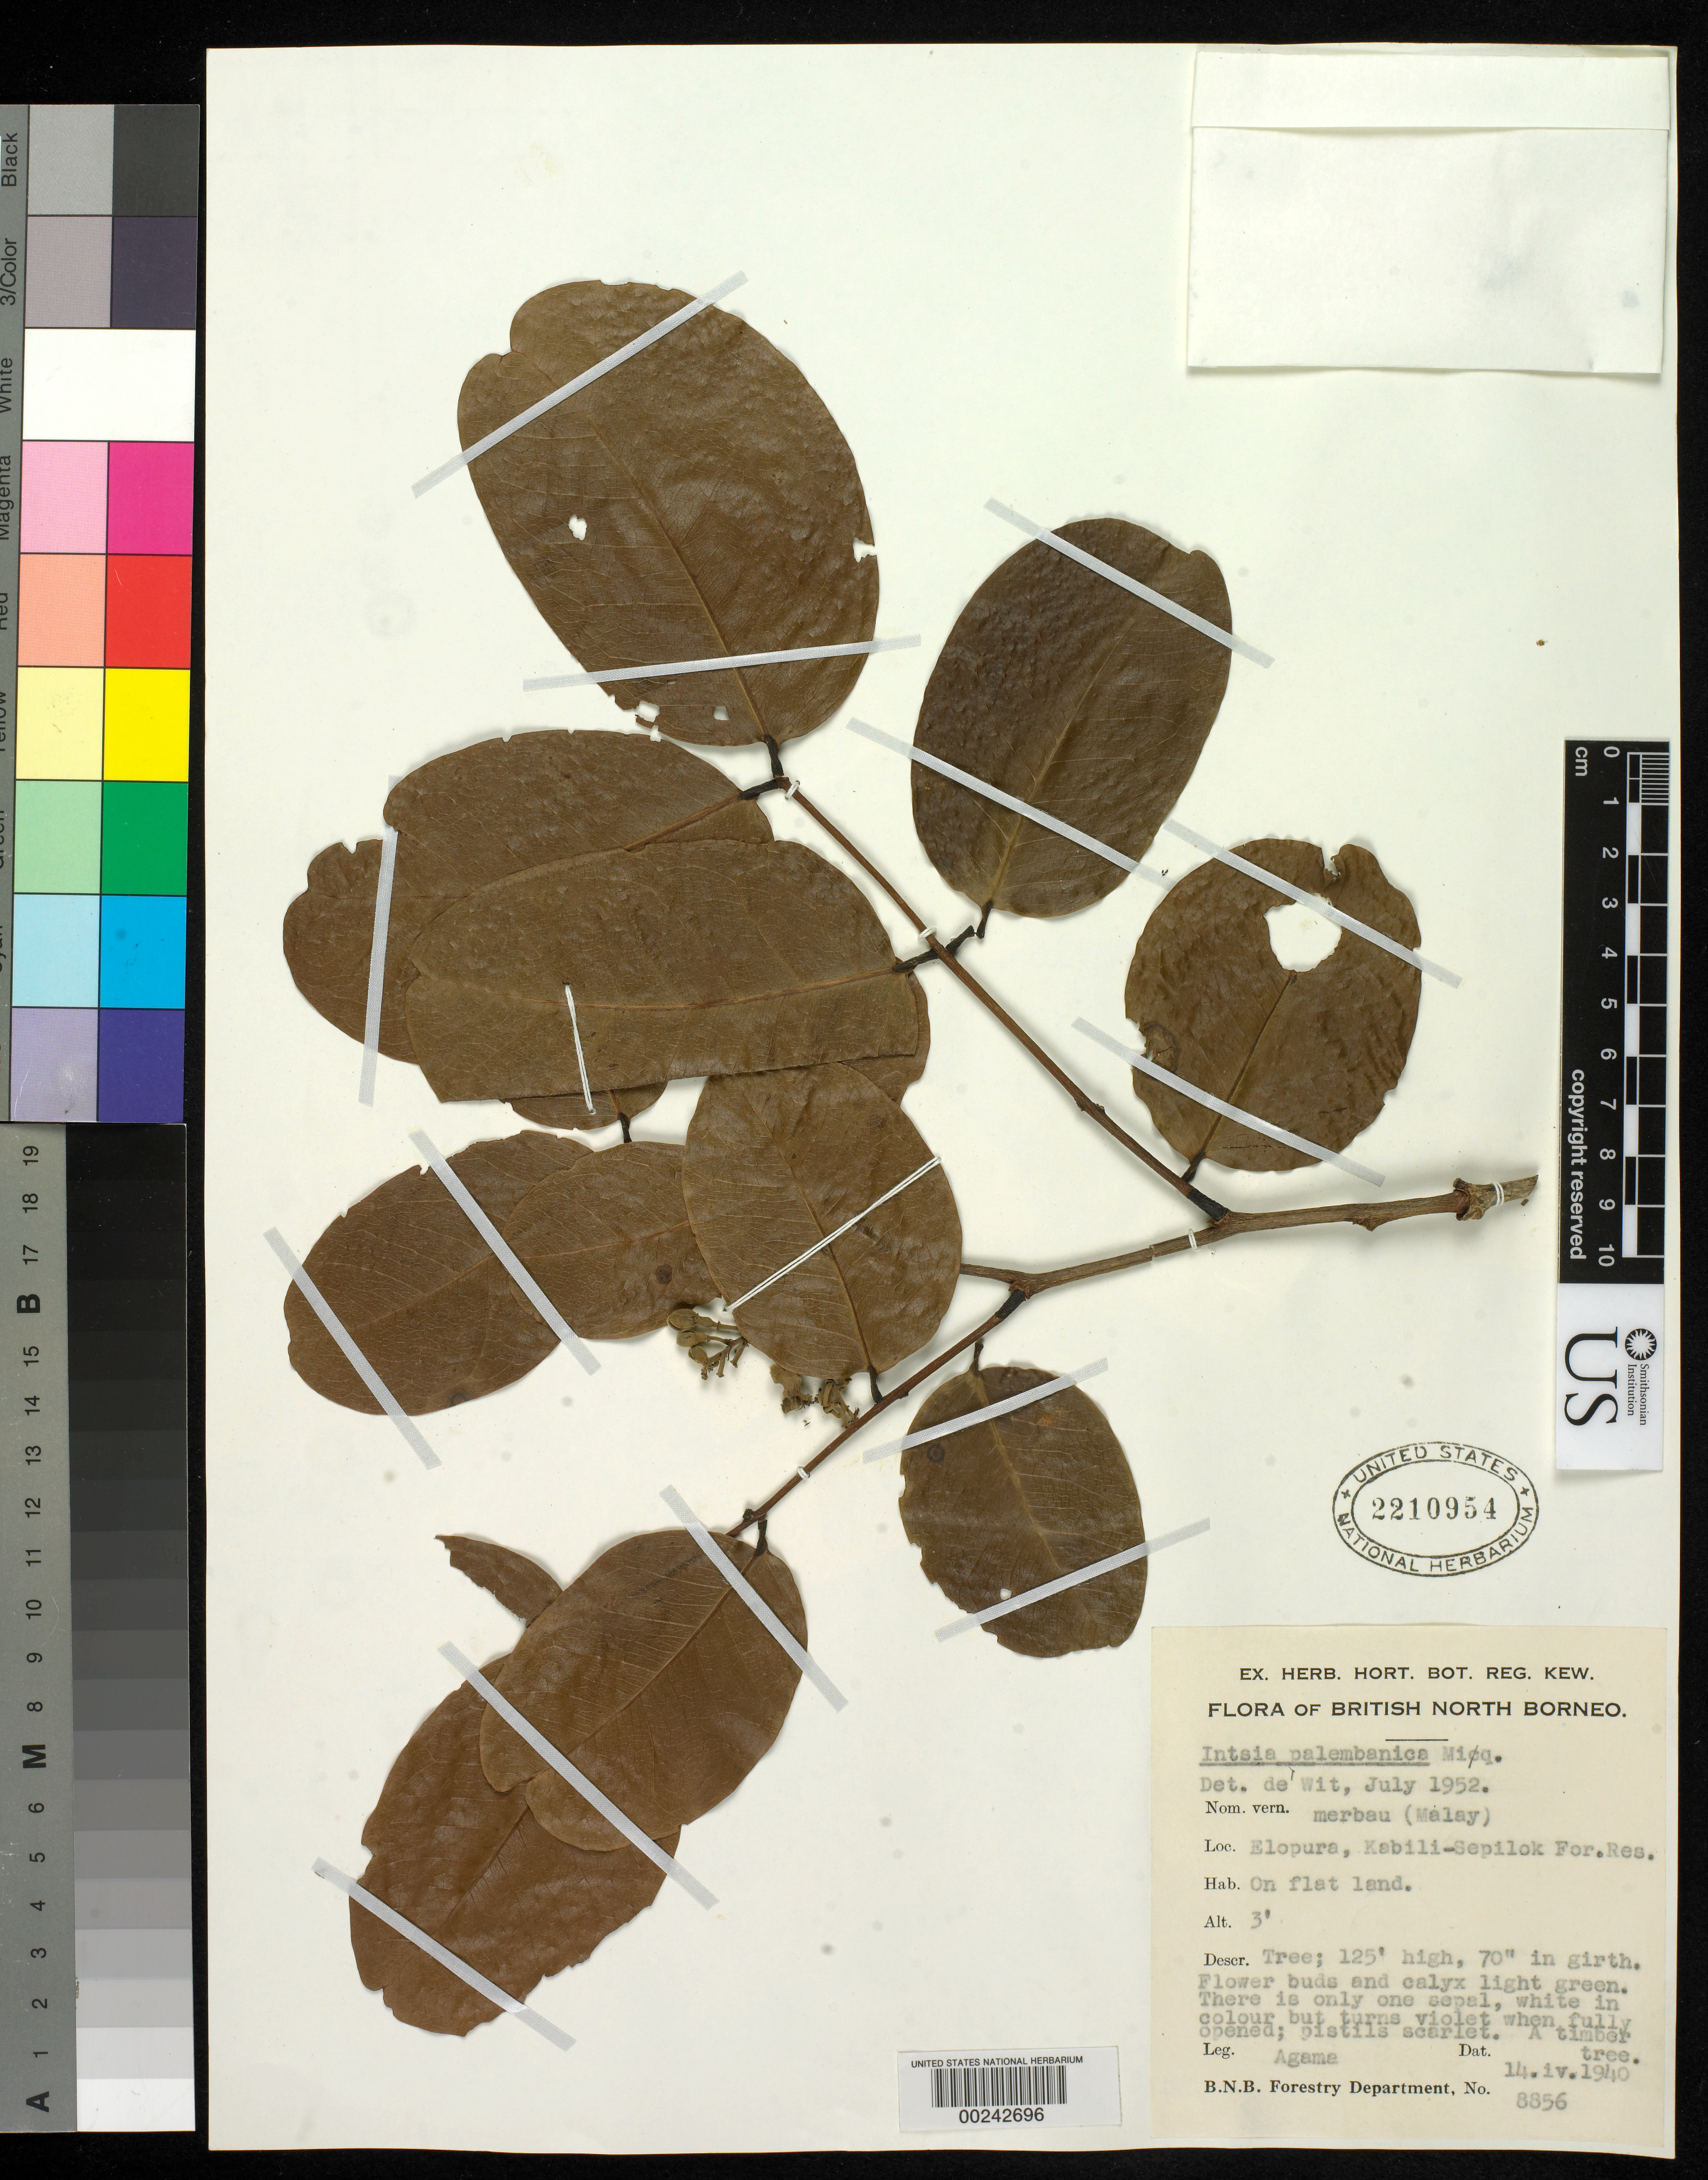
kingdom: Plantae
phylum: Tracheophyta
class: Magnoliopsida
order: Fabales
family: Fabaceae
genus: Intsia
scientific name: Intsia palembanica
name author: Miq.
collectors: J. Agama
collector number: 8856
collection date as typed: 14 Apr 1940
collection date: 1940-04-14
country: Malaysia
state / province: Sabah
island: Borneo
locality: Elopura, kabili-sepilok forest reserve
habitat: On flat land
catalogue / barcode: US 2210954